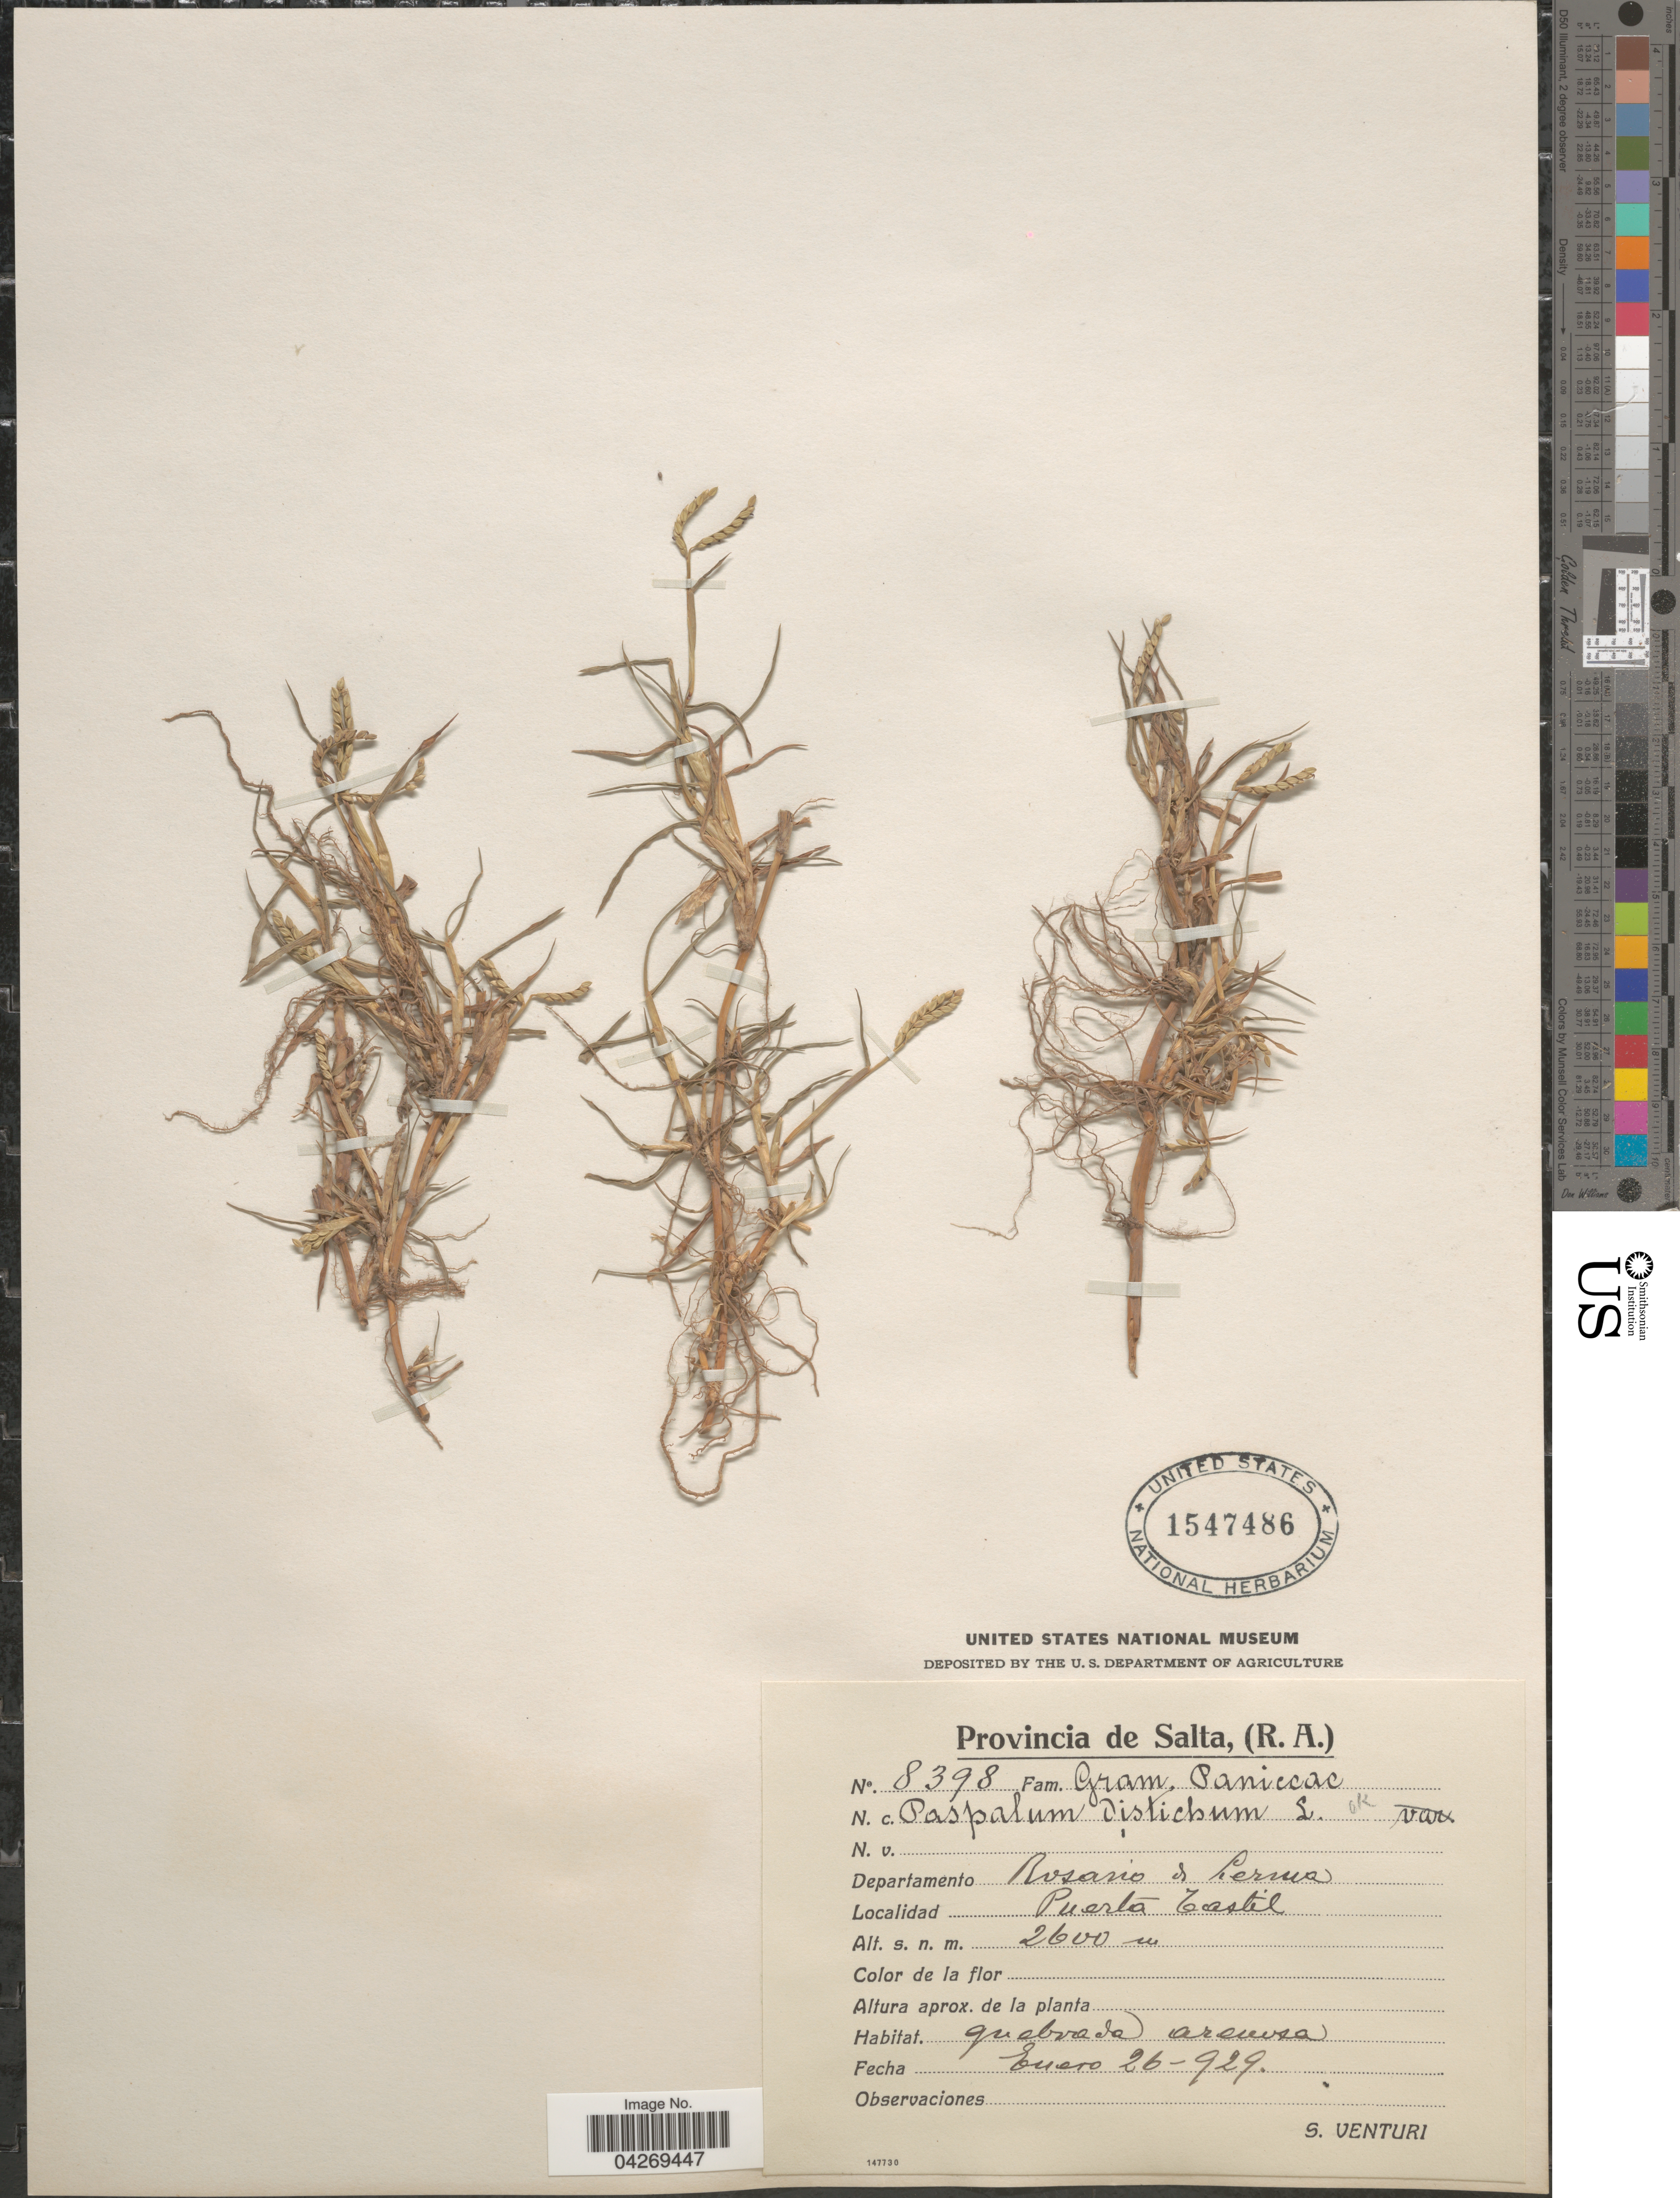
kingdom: Plantae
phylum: Tracheophyta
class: Liliopsida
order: Poales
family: Poaceae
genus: Paspalum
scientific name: Paspalum distichum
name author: L.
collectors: S. Venturi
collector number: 8398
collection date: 1929-01-26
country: Argentina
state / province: Salta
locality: Departamento Rosario de Lerma. Puerta Tastil.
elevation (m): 2600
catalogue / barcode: US 1547486